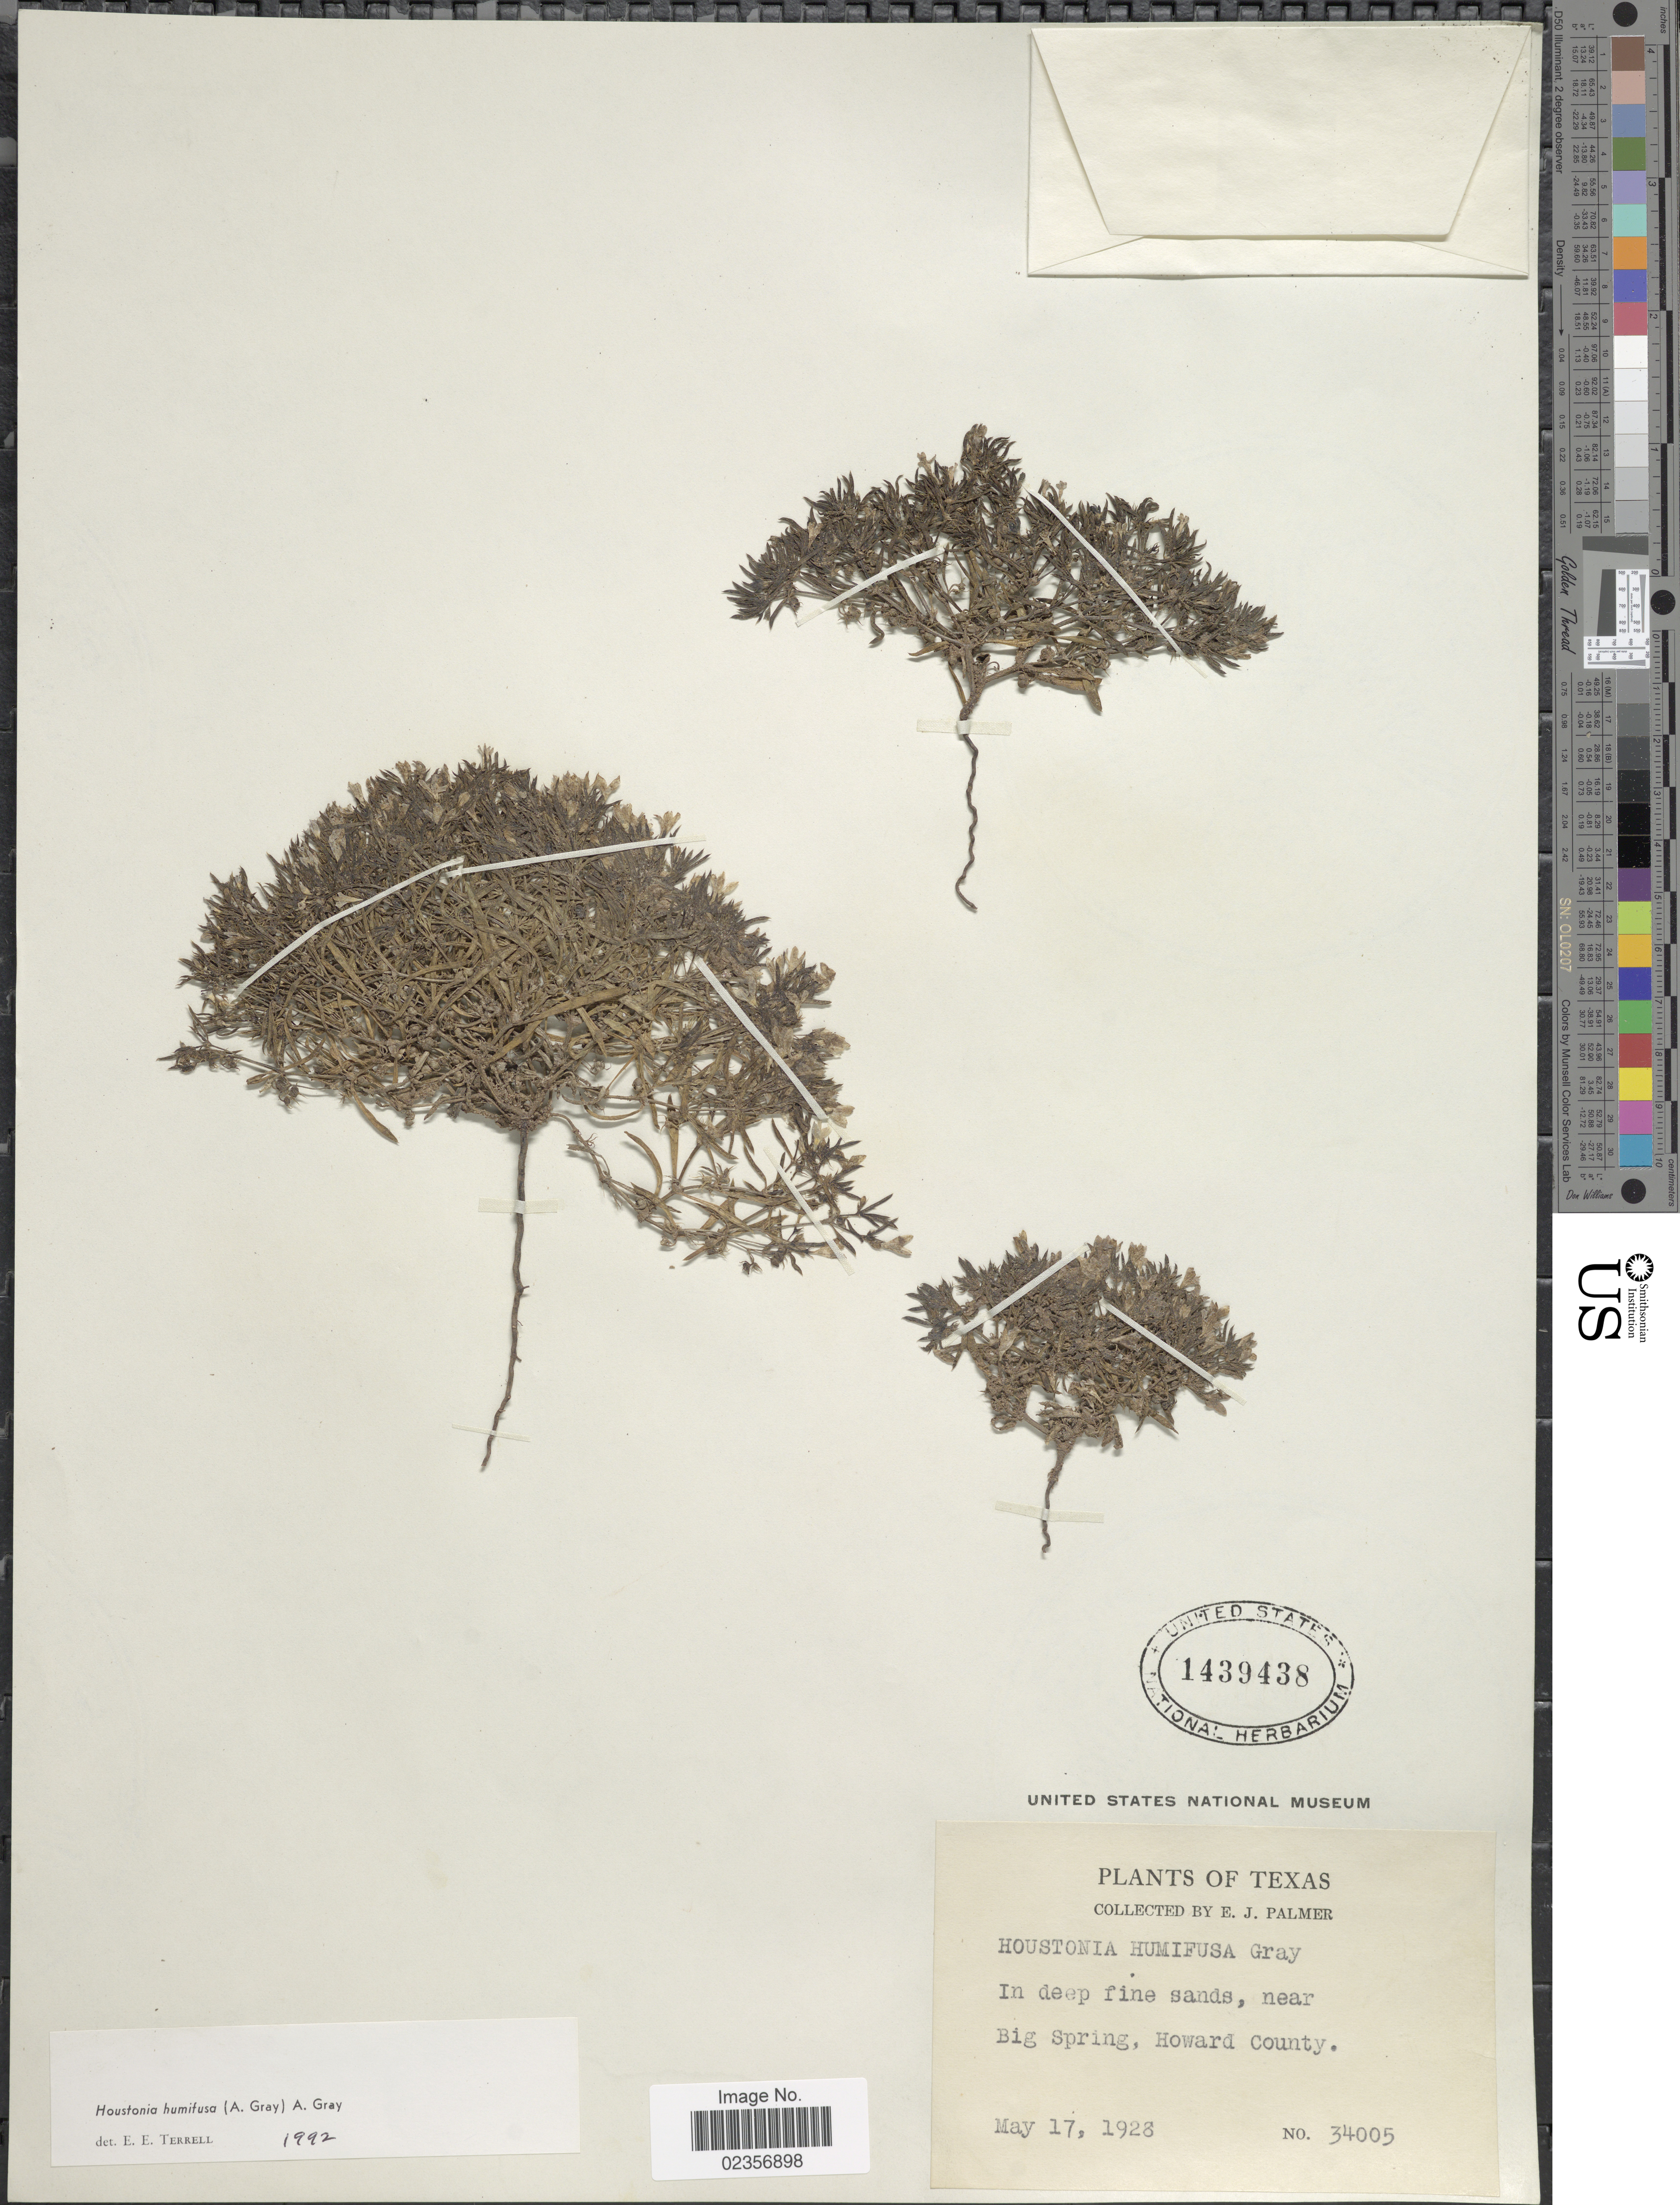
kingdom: Plantae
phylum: Tracheophyta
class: Magnoliopsida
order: Gentianales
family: Rubiaceae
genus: Houstonia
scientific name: Houstonia humifusa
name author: (A. Gray) A. Gray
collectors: E. J. Palmer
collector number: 34005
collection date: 1928-05-17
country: United States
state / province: Texas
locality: In deep fine sands, near Big Springs, Howard County.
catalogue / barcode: US 1439438